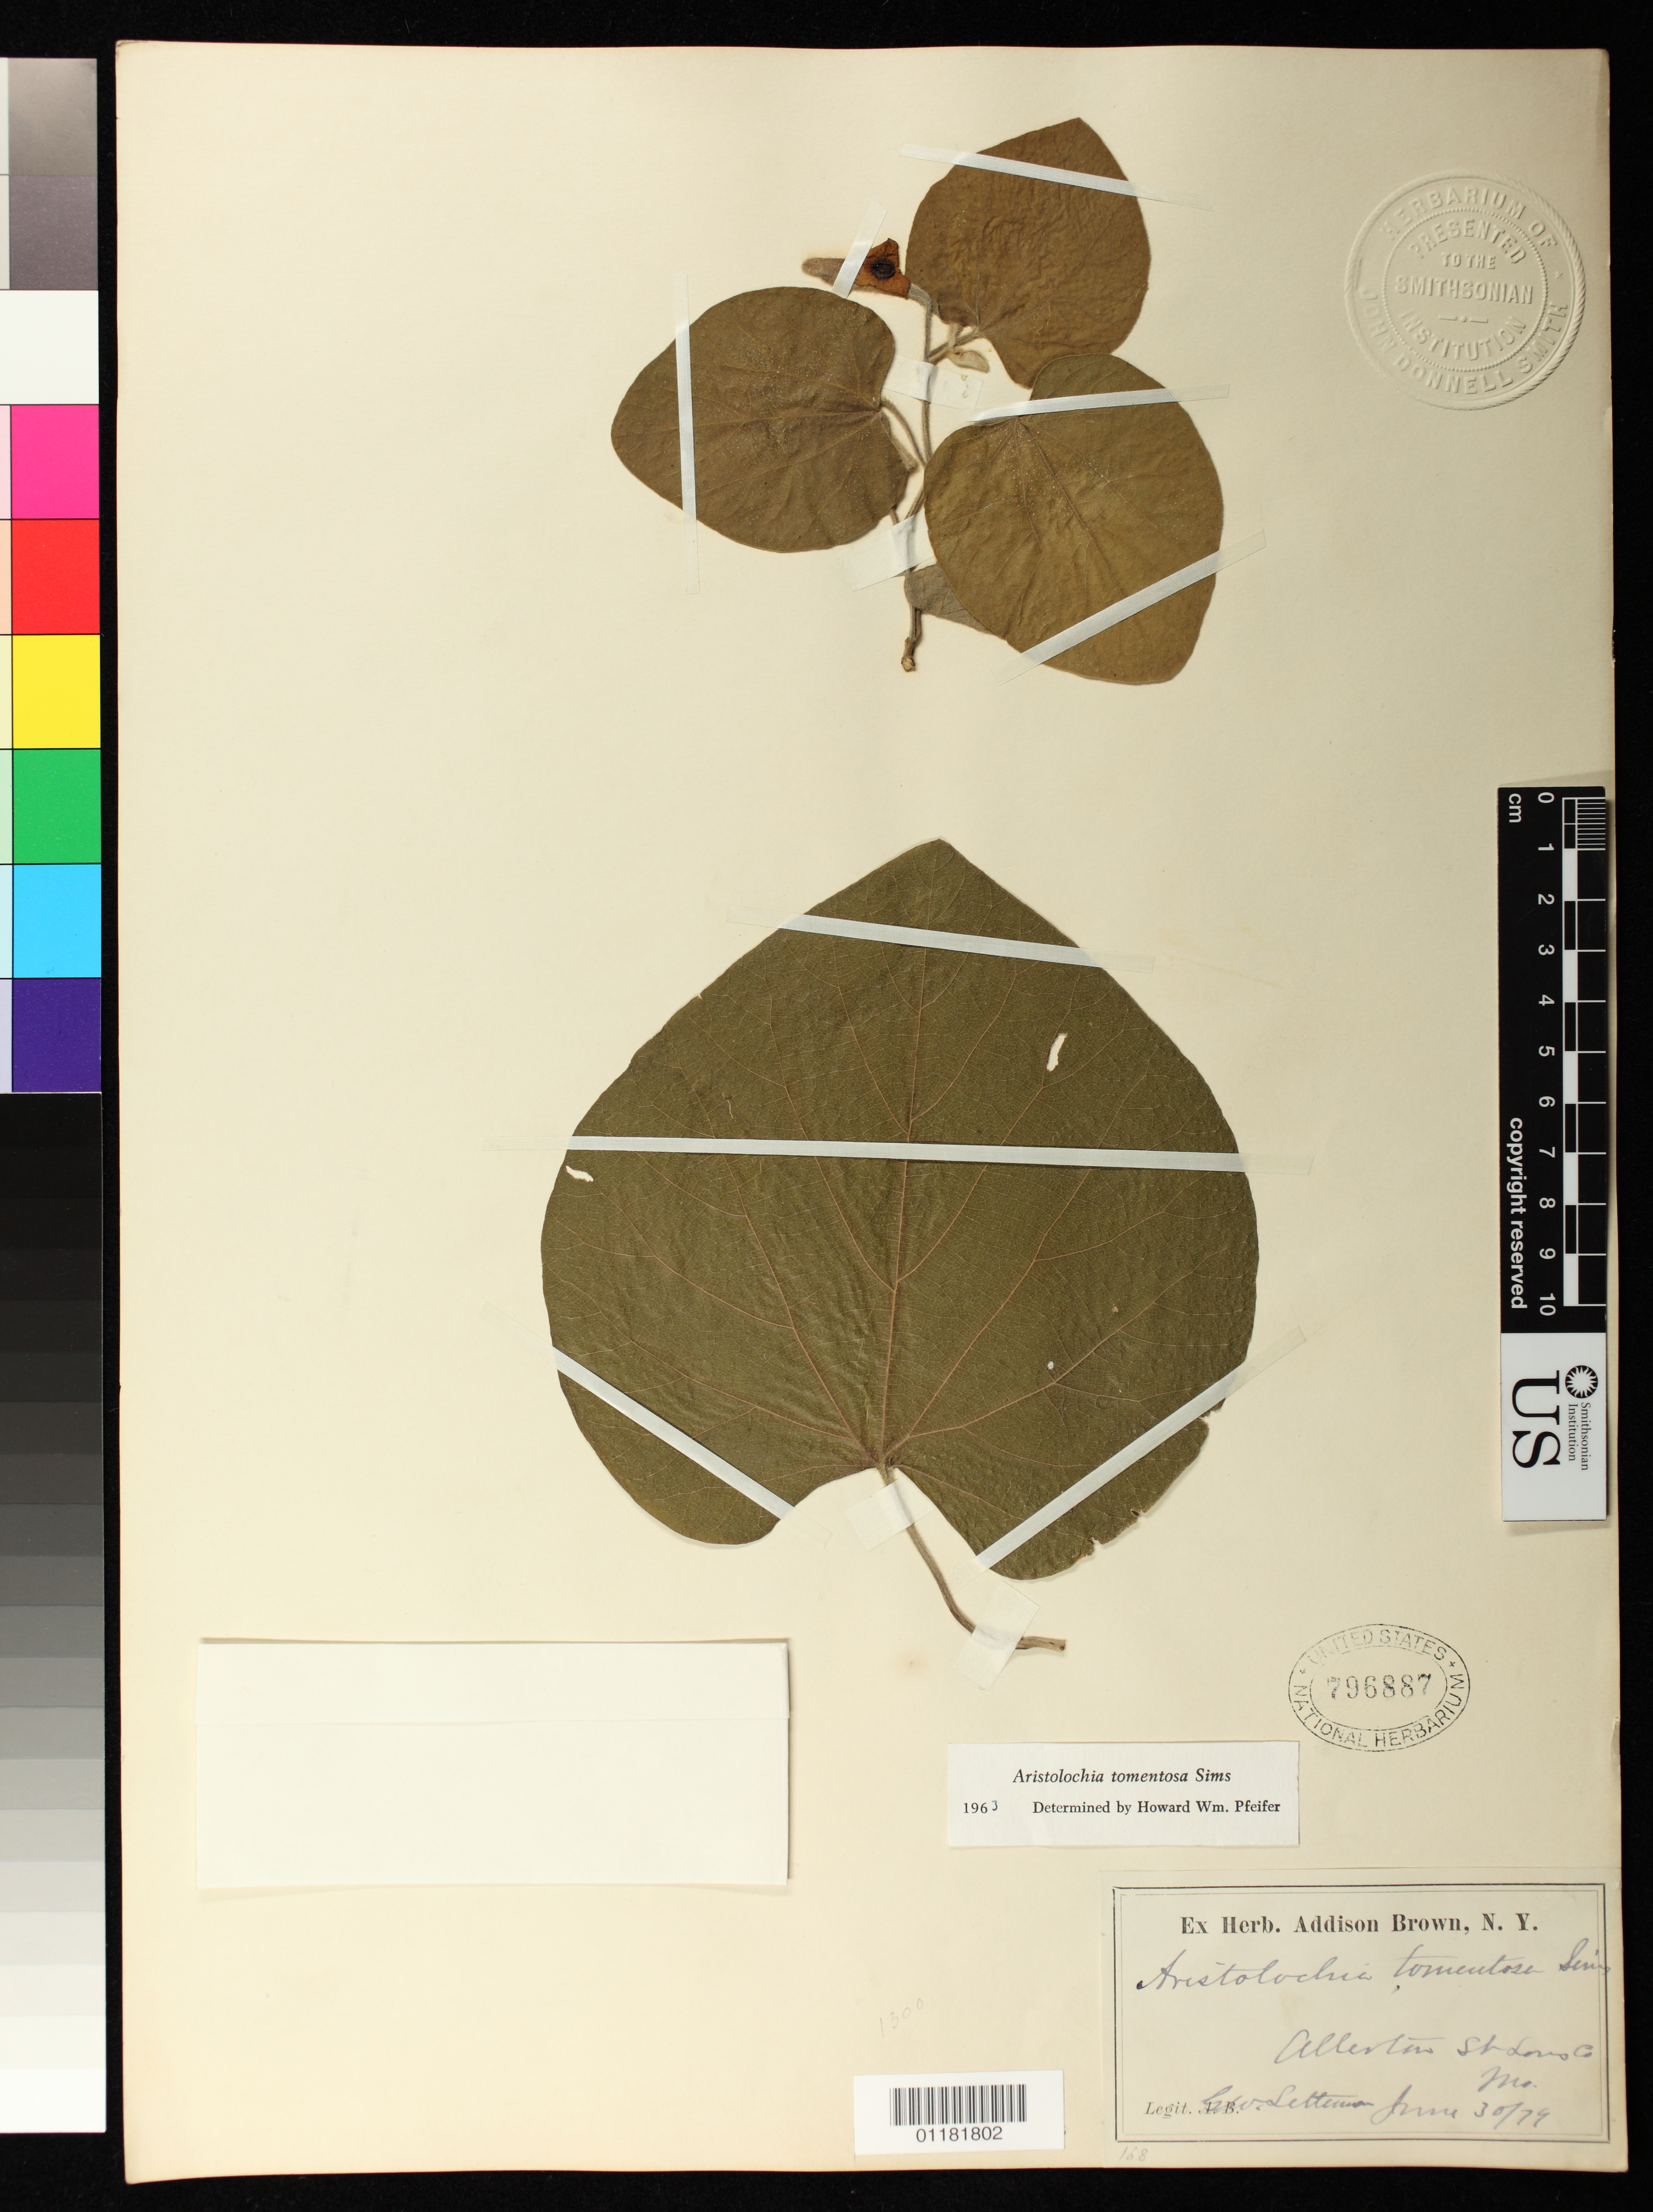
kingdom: Plantae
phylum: Tracheophyta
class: Magnoliopsida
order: Piperales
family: Aristolochiaceae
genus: Aristolochia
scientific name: Aristolochia tomentosa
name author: Sims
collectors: Mrs. G. W. Letterman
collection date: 1879-06-30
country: United States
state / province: Missouri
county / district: St. Louis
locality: Allenton St. Louis County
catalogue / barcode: US 796887